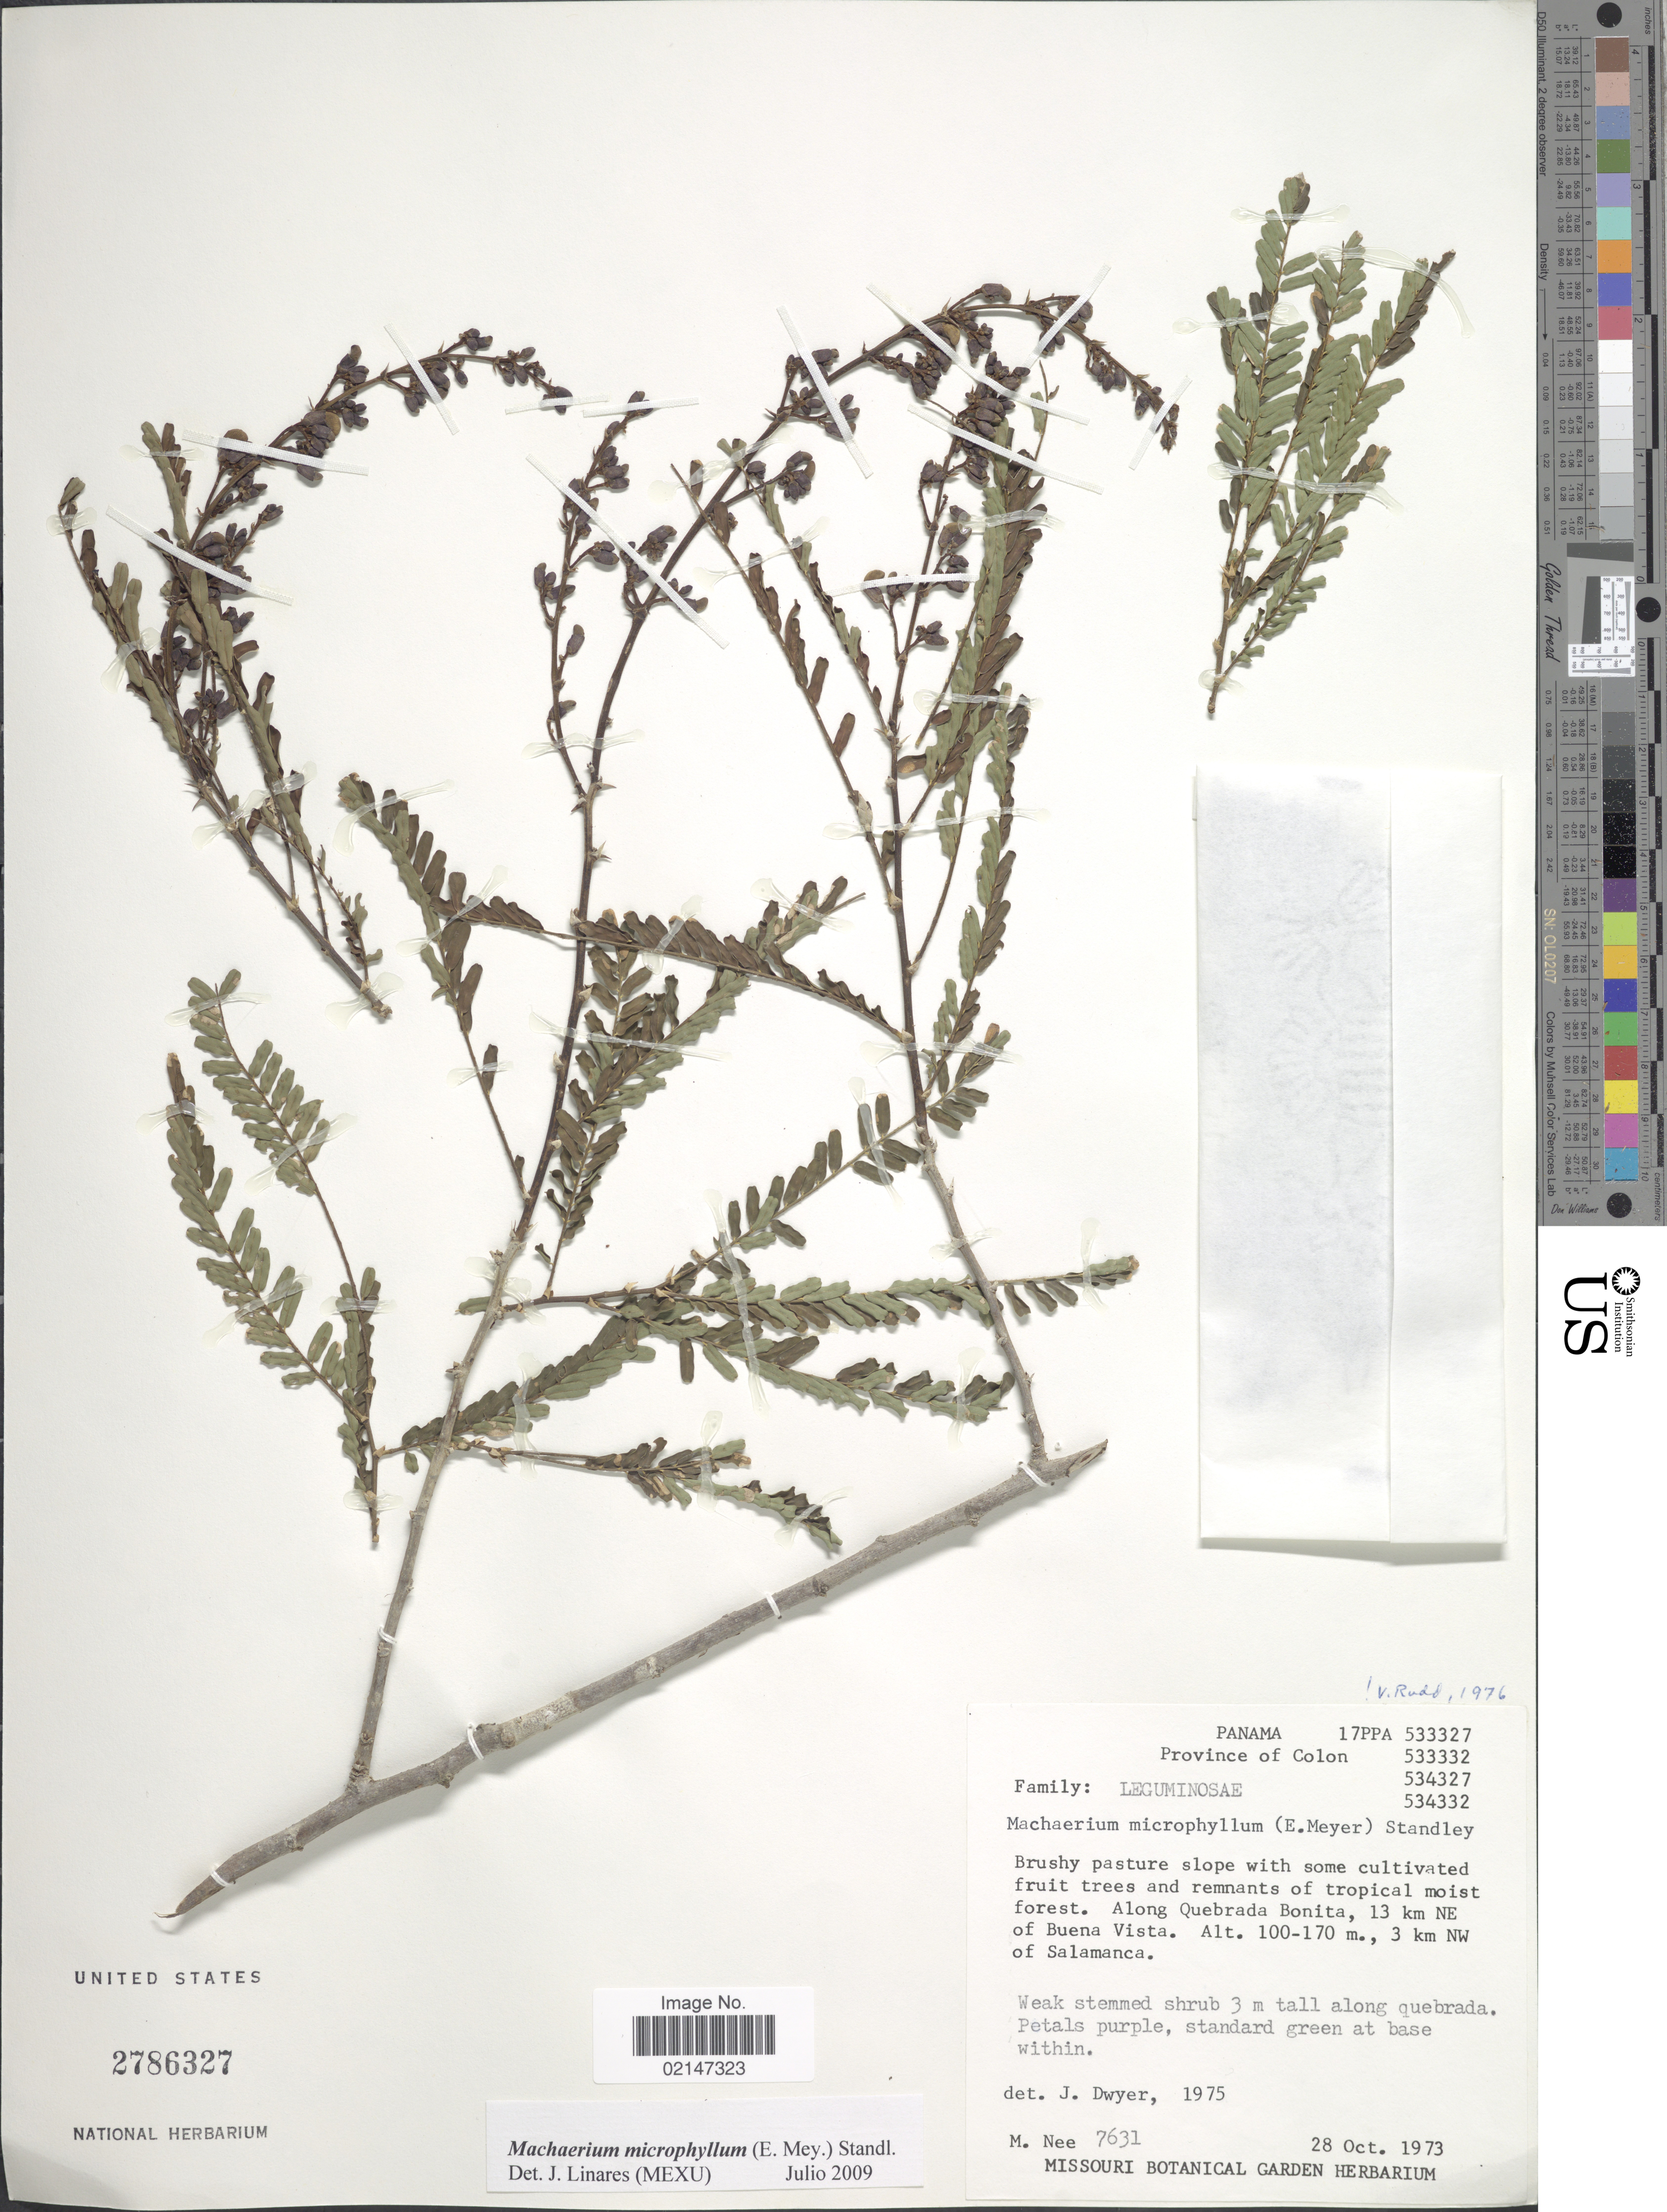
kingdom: Plantae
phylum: Tracheophyta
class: Magnoliopsida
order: Fabales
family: Fabaceae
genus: Machaerium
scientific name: Machaerium microphyllum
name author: Standl.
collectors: M. Nee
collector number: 7631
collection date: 1973-10-28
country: Panama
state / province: Colón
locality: Province of Colon, Along Quebrada Bonita, 13 km NE of Buena Vista., 3 km NW of Salamanca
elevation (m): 100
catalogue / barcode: US 2786327